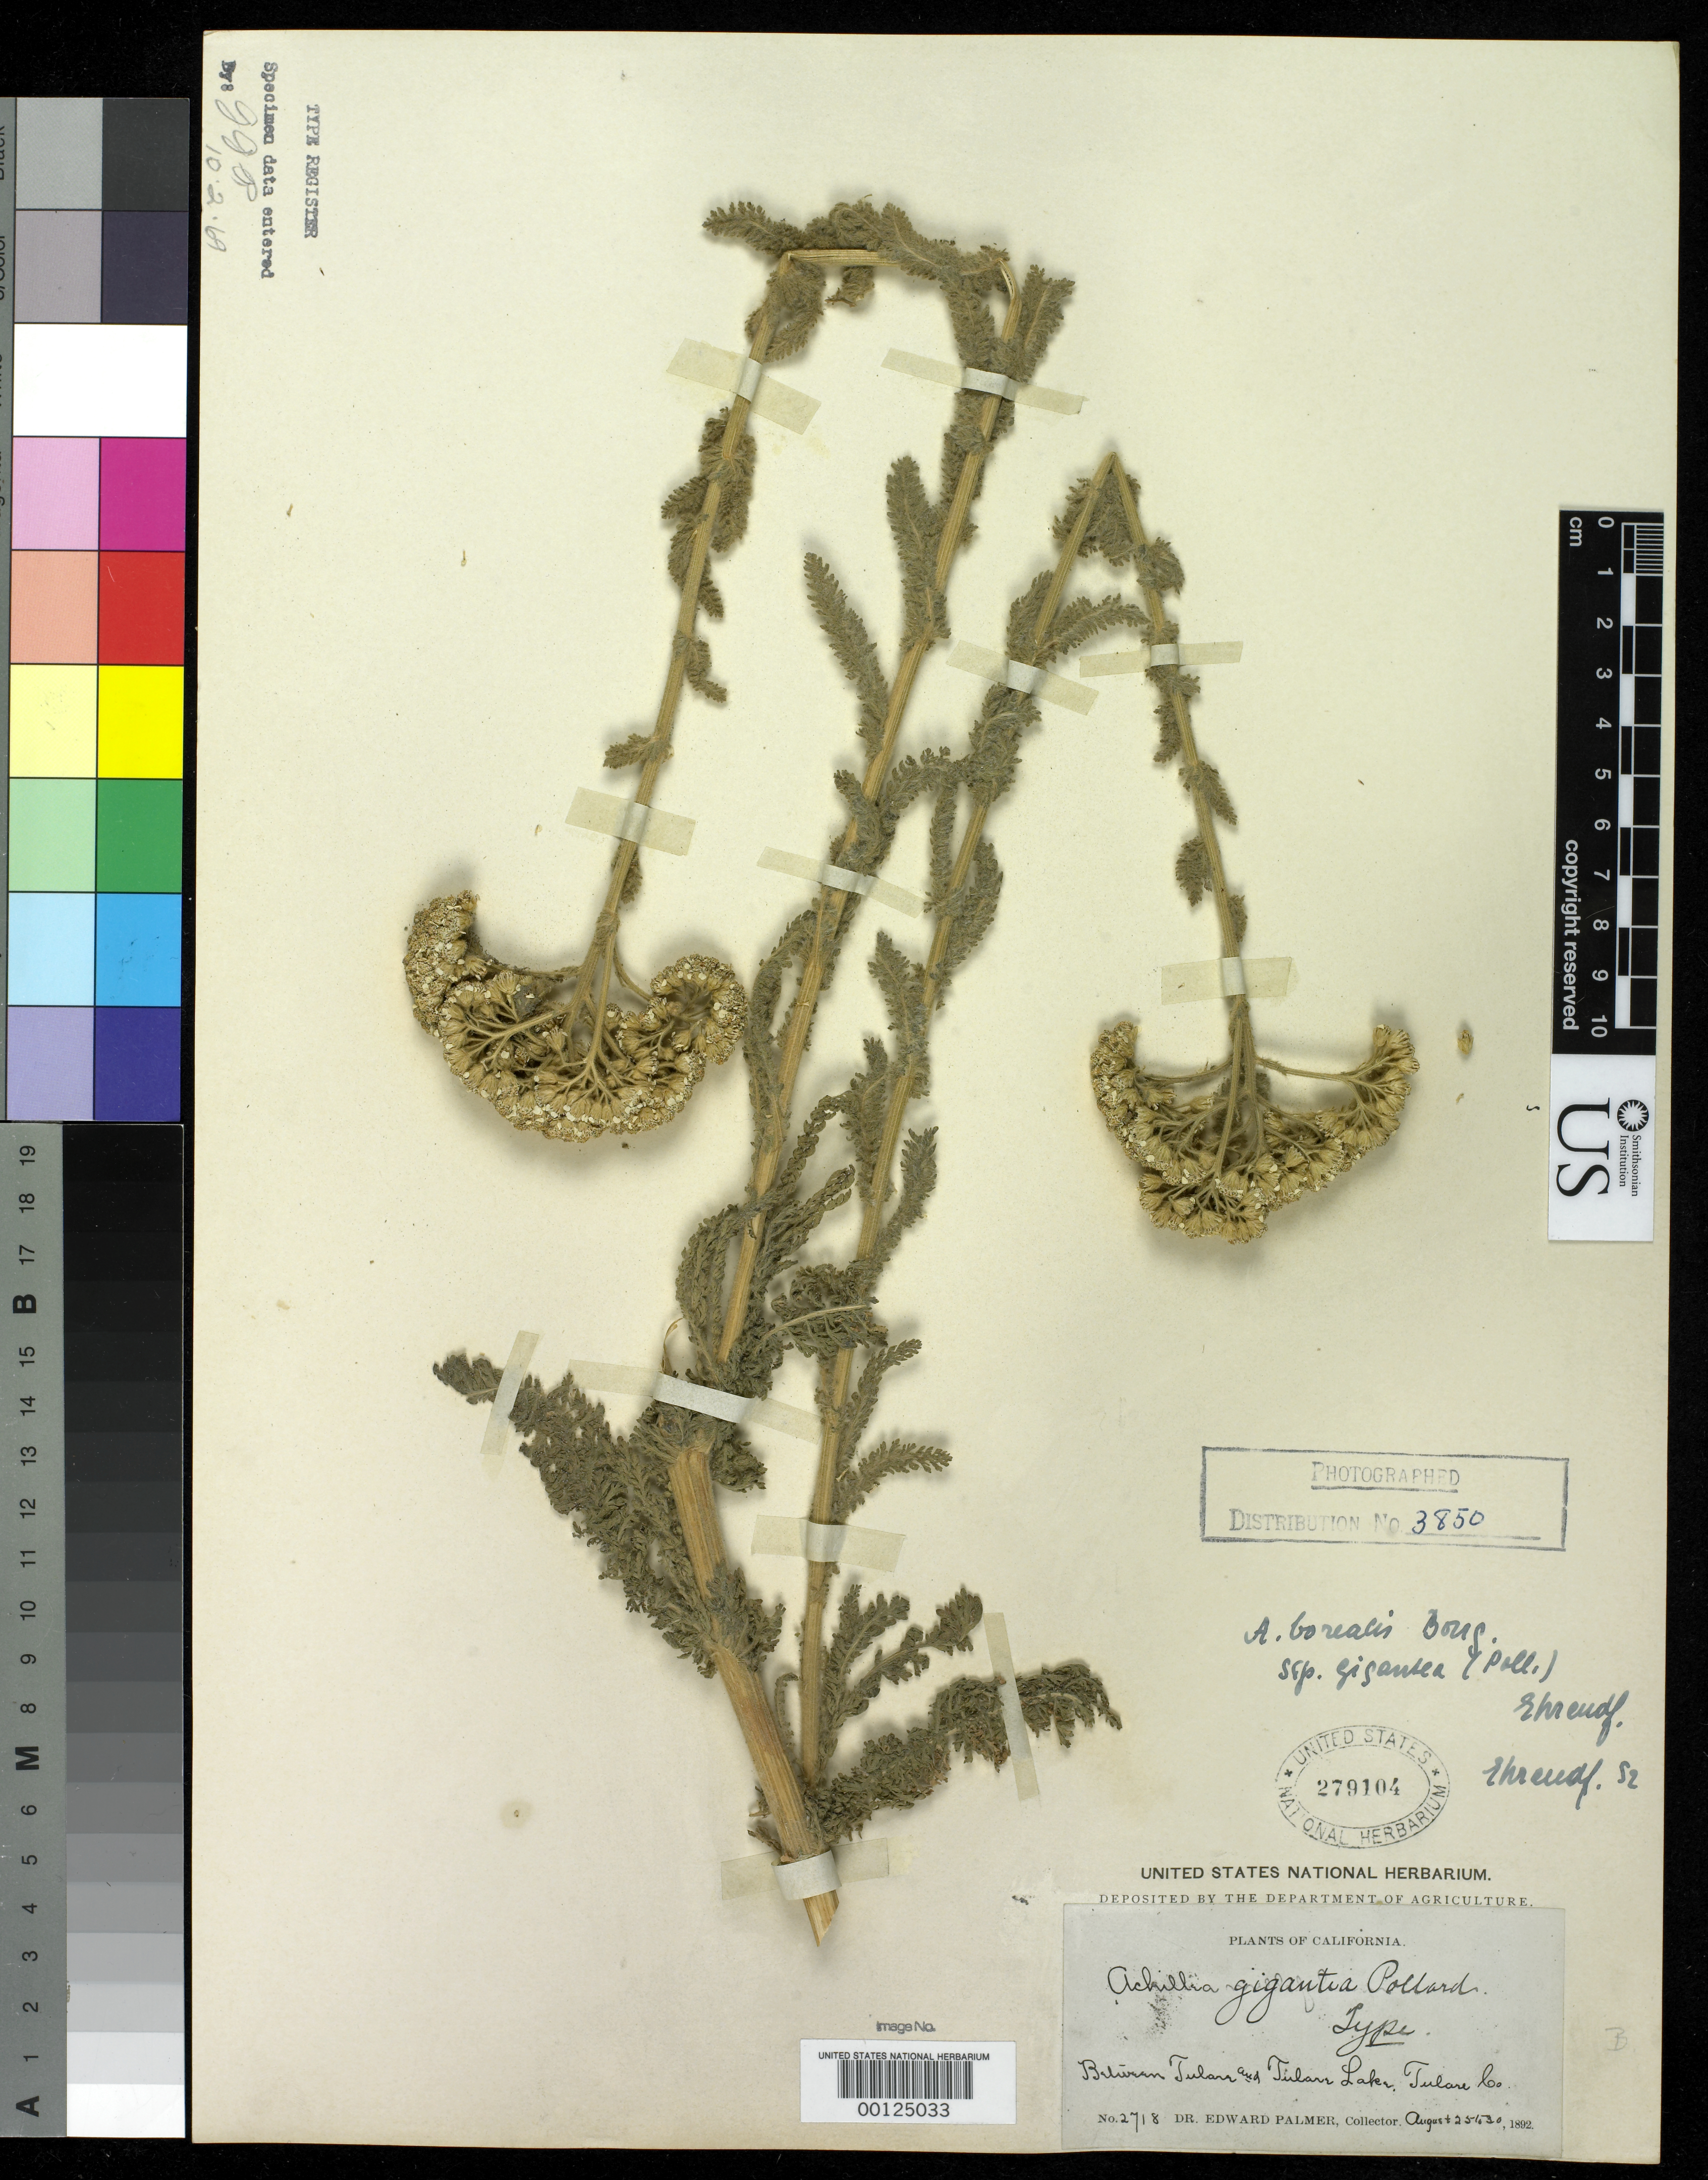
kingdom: Plantae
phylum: Tracheophyta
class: Magnoliopsida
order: Asterales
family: Asteraceae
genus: Achillea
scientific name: Achillea gigantea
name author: Pollard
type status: Type Collection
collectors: E. Palmer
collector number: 2718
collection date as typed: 25 Aug 1892 to 30 Aug 1892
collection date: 1892-08-25/1892-08-30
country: United States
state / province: California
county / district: Tulare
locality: Tulare, Tulare Lake.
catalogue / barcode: US 279104